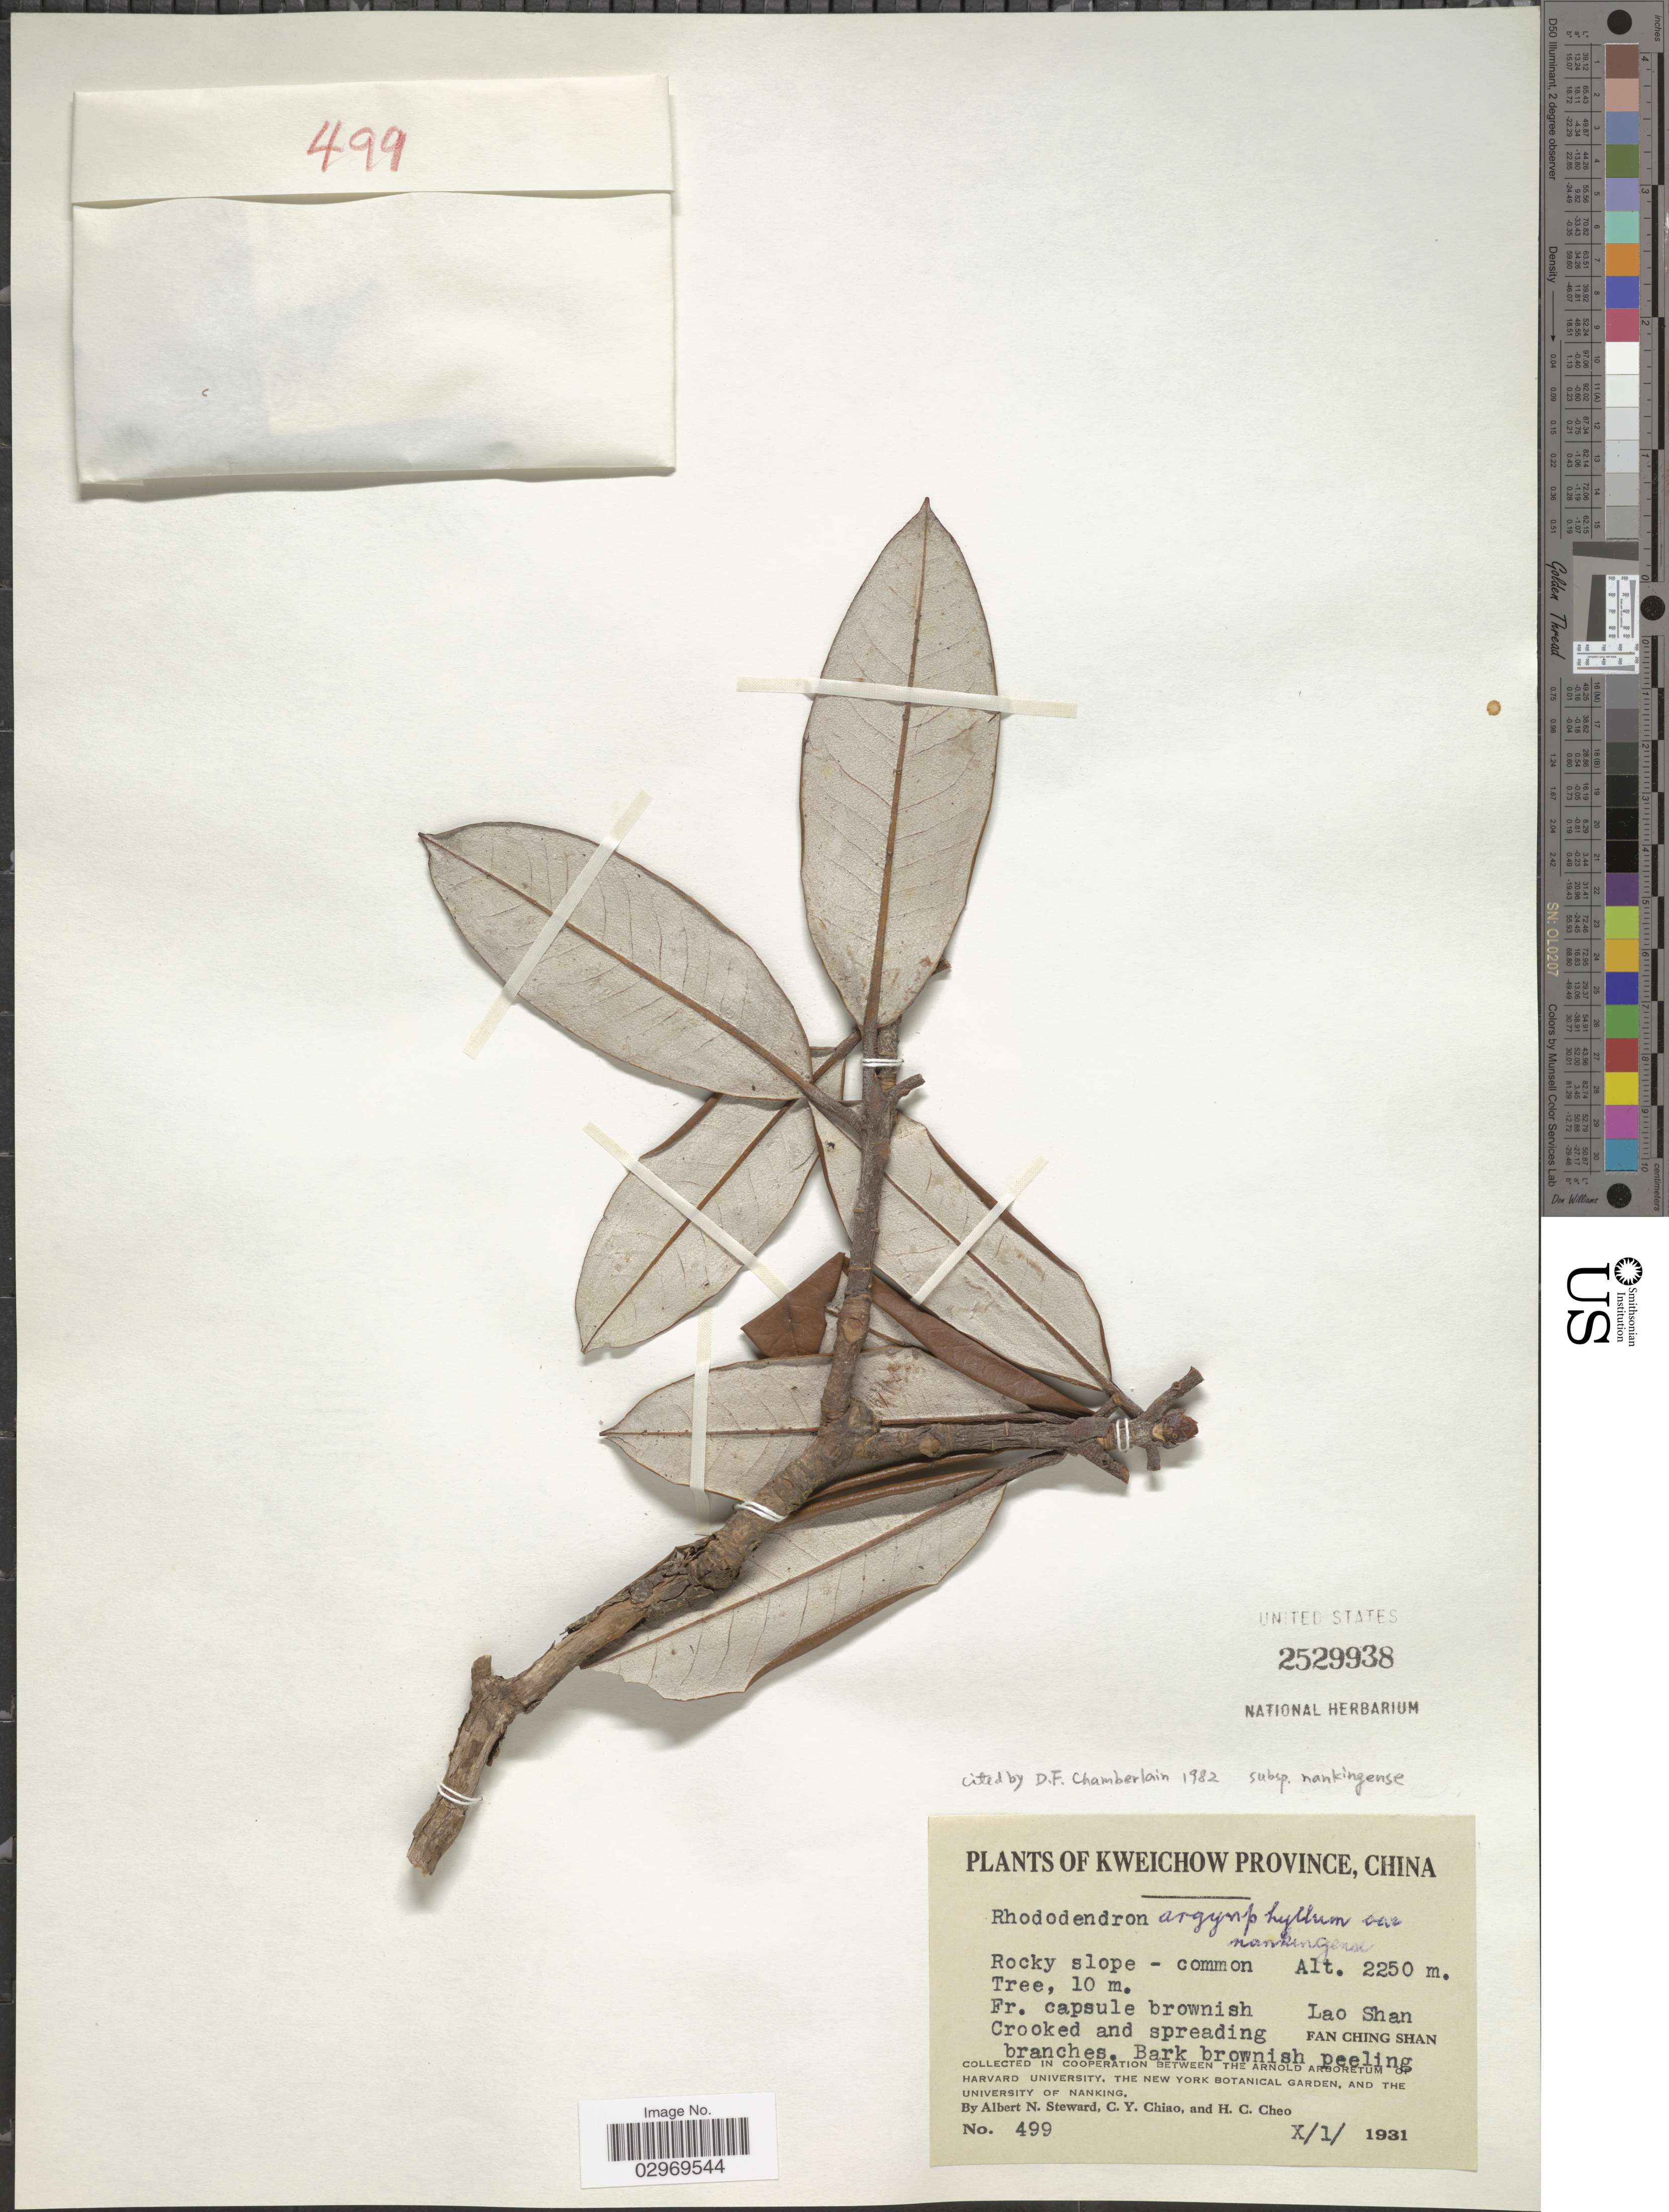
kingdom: Plantae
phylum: Tracheophyta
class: Magnoliopsida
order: Ericales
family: Ericaceae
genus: Rhododendron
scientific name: Rhododendron argyrophyllum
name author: Franch.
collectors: A. N. Steward, C. Y. Chiao & H. Cheo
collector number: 499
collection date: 1931-10-01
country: China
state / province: Guizhou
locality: Kweichow Province, Lao Shan, Fan Ching Shan.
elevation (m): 2250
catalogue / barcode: US 2529938